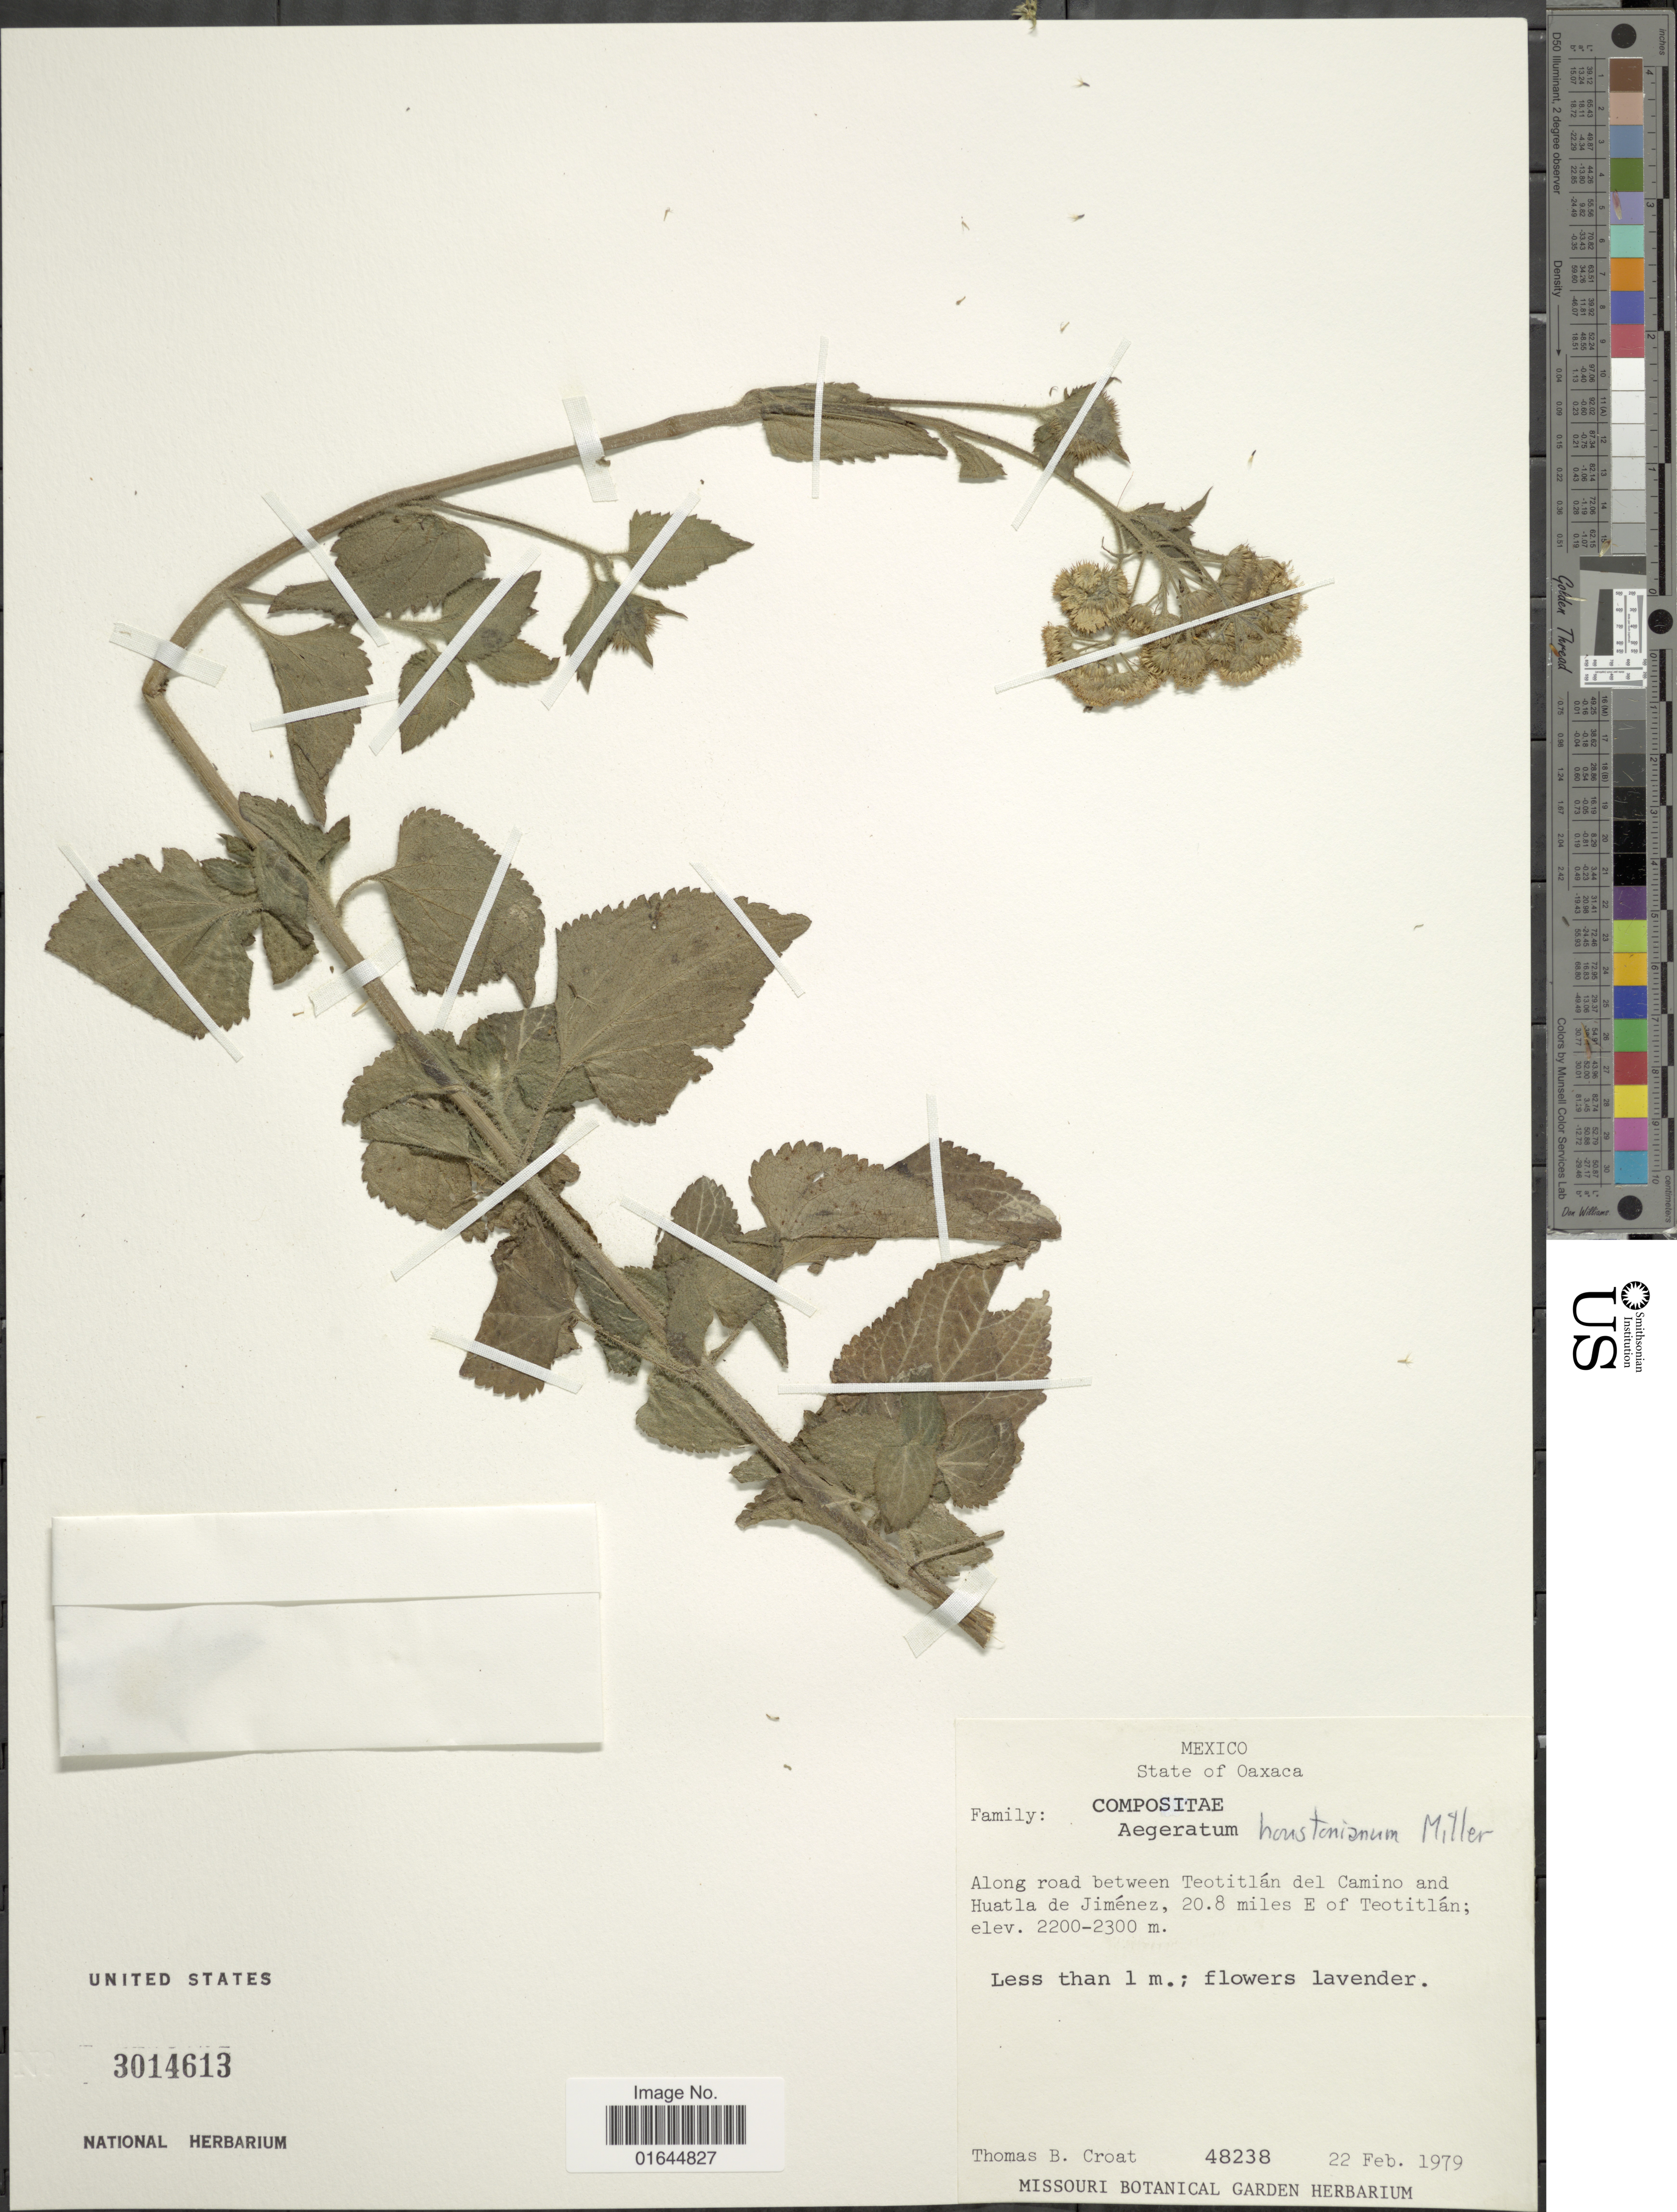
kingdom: Plantae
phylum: Tracheophyta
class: Magnoliopsida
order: Asterales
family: Asteraceae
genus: Ageratum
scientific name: Ageratum houstonianum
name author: Mill.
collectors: T. B. Croat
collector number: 48238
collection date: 1979-02-22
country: Mexico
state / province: Oaxaca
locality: Mexico, State of Oaxaca, along road between Teotilán del Camino and Huatla de Jiménez, 20.8 miles E of Teotitlán.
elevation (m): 2200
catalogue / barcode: US 3014613